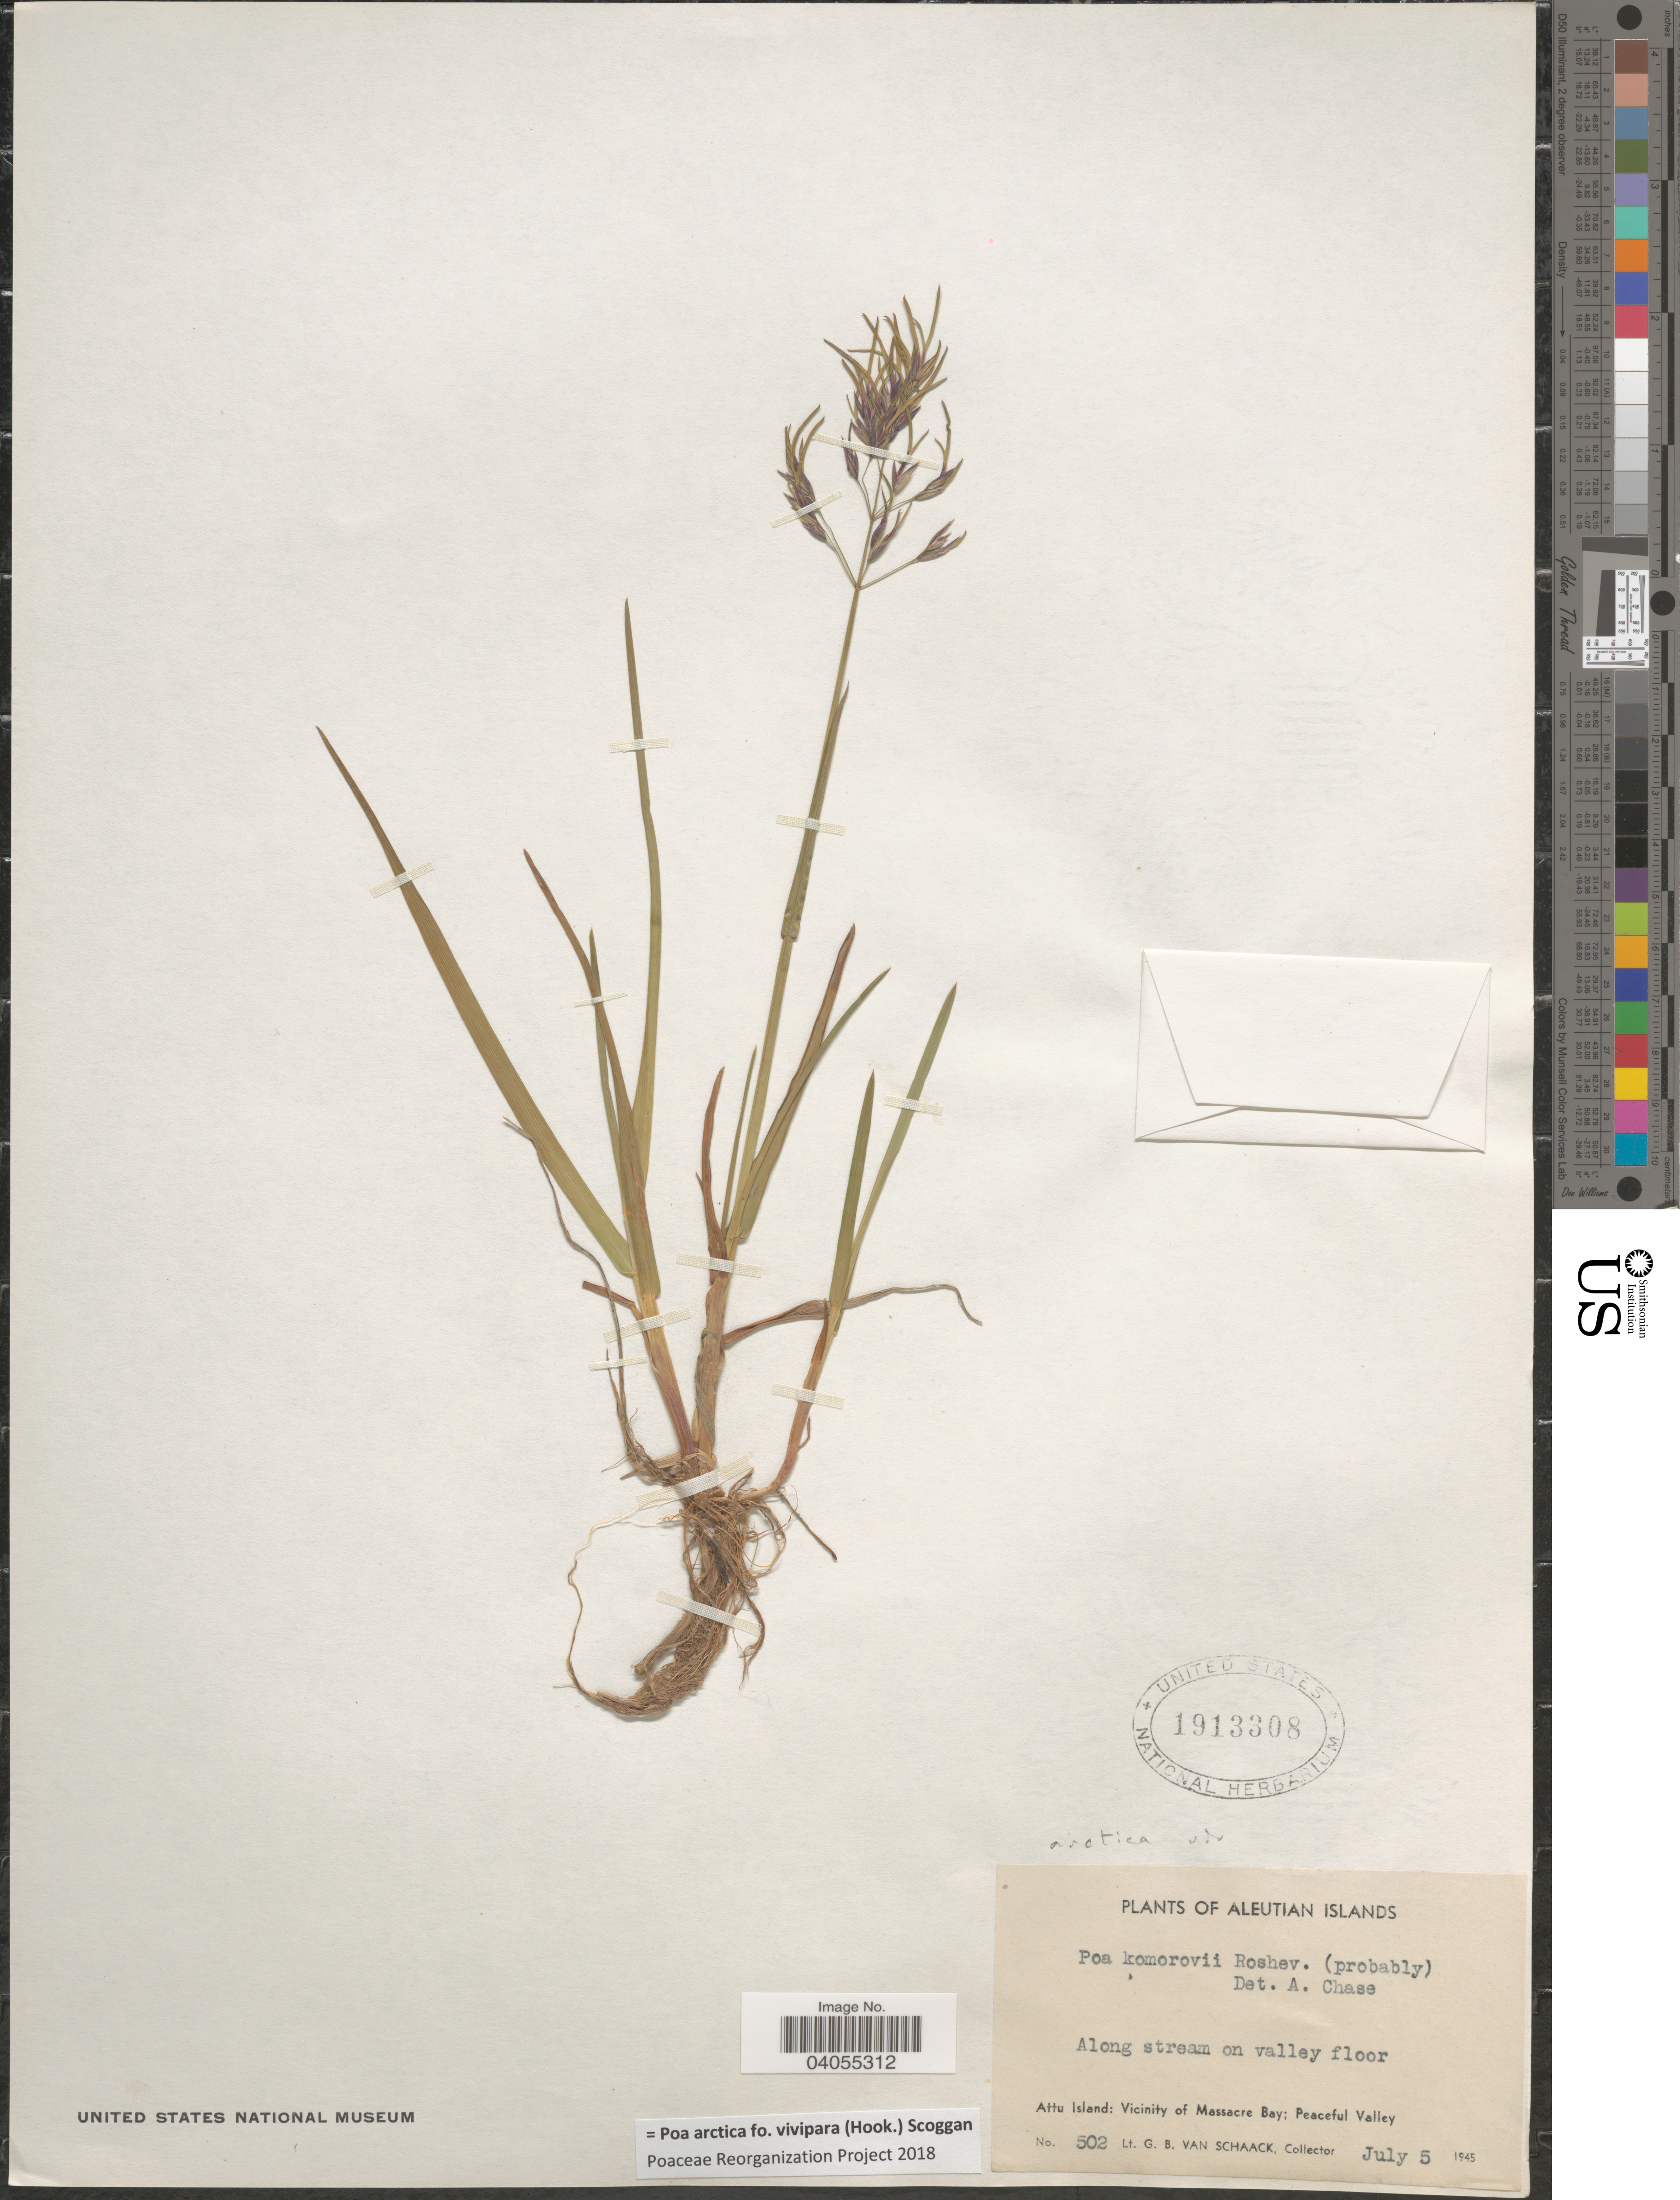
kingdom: Plantae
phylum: Tracheophyta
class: Liliopsida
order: Poales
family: Poaceae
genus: Poa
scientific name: Poa arctica f. vivipara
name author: (Hook.) Scoggan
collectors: G. Van Schaack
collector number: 502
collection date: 1945-07-05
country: United States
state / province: Alaska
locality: Aleutian Islands: along stream on valley floor. Attu Island: Vicinity of Massacre Bay; Peaceful Valley.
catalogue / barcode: US 1913308